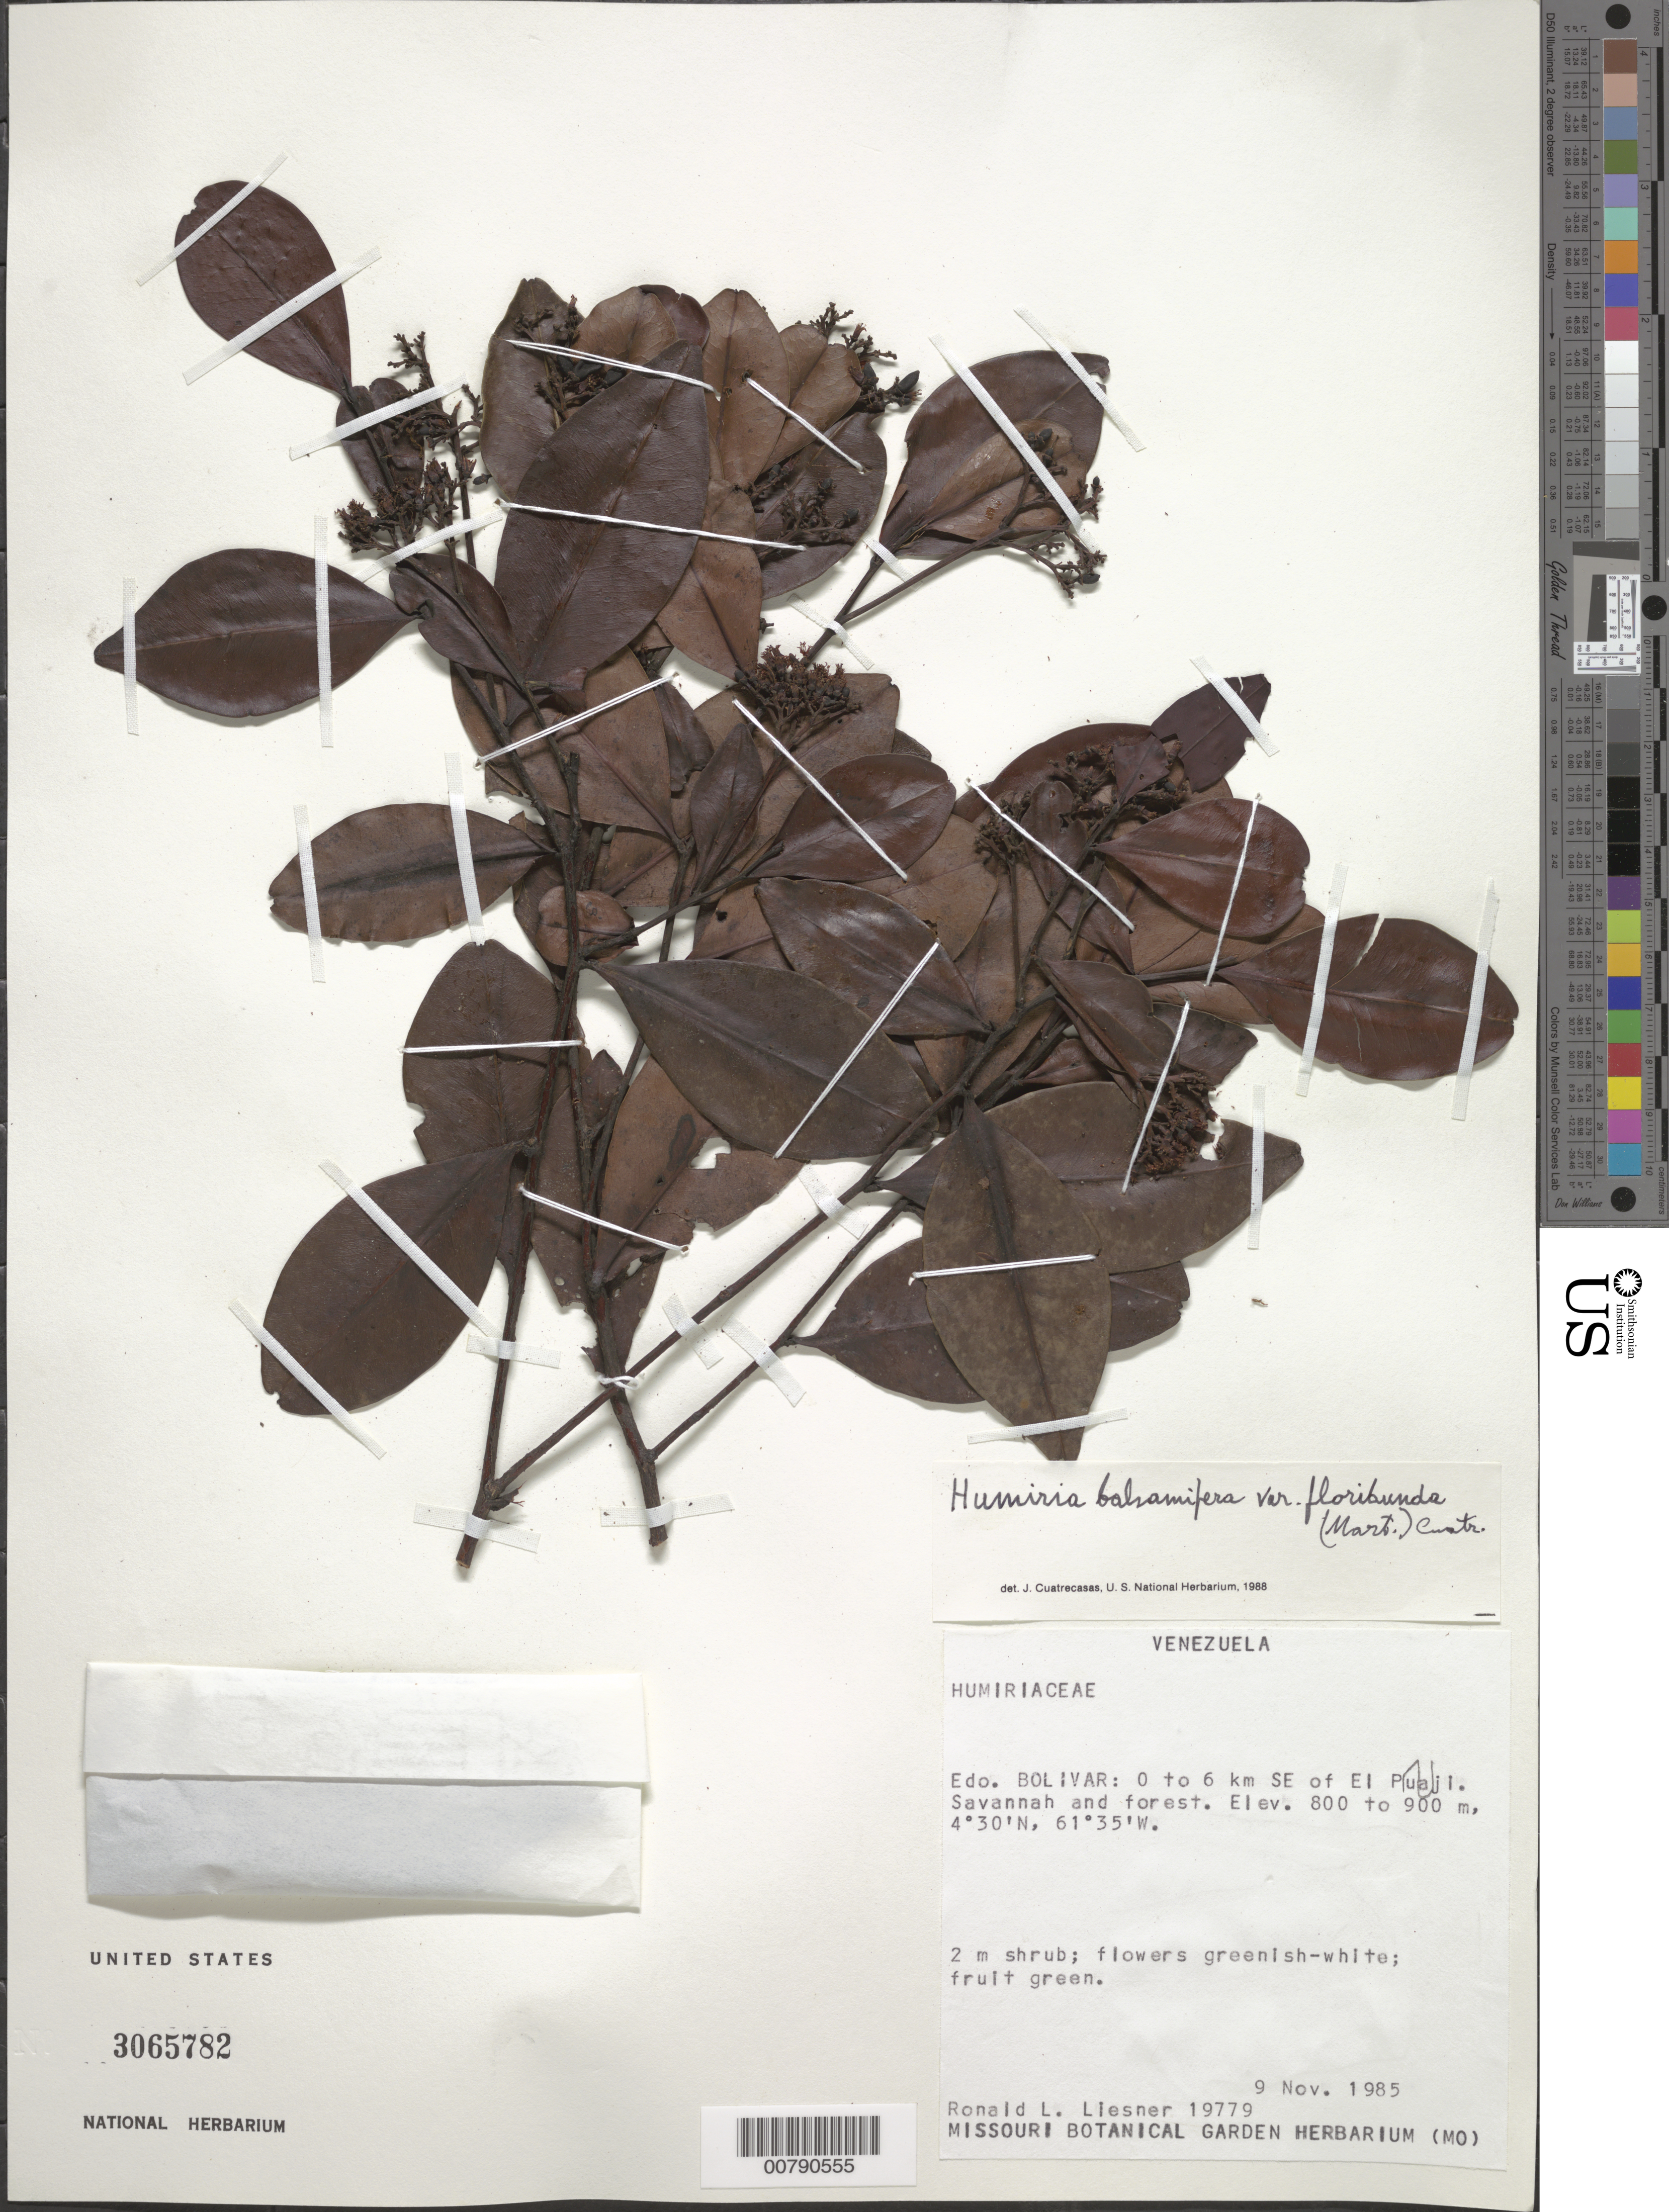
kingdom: Plantae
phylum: Tracheophyta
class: Magnoliopsida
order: Malpighiales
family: Humiriaceae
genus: Humiria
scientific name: Humiria balsamifera var. floribunda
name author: (Mart.) Cuatrec.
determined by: Cuatrecasas, J.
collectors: R. L. Liesner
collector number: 19779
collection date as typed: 9-Nov-85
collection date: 1985-11-09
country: Venezuela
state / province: Bolívar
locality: El Puaji, 0-6 km SE of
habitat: Savanna and forest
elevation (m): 800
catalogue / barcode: US 3065782